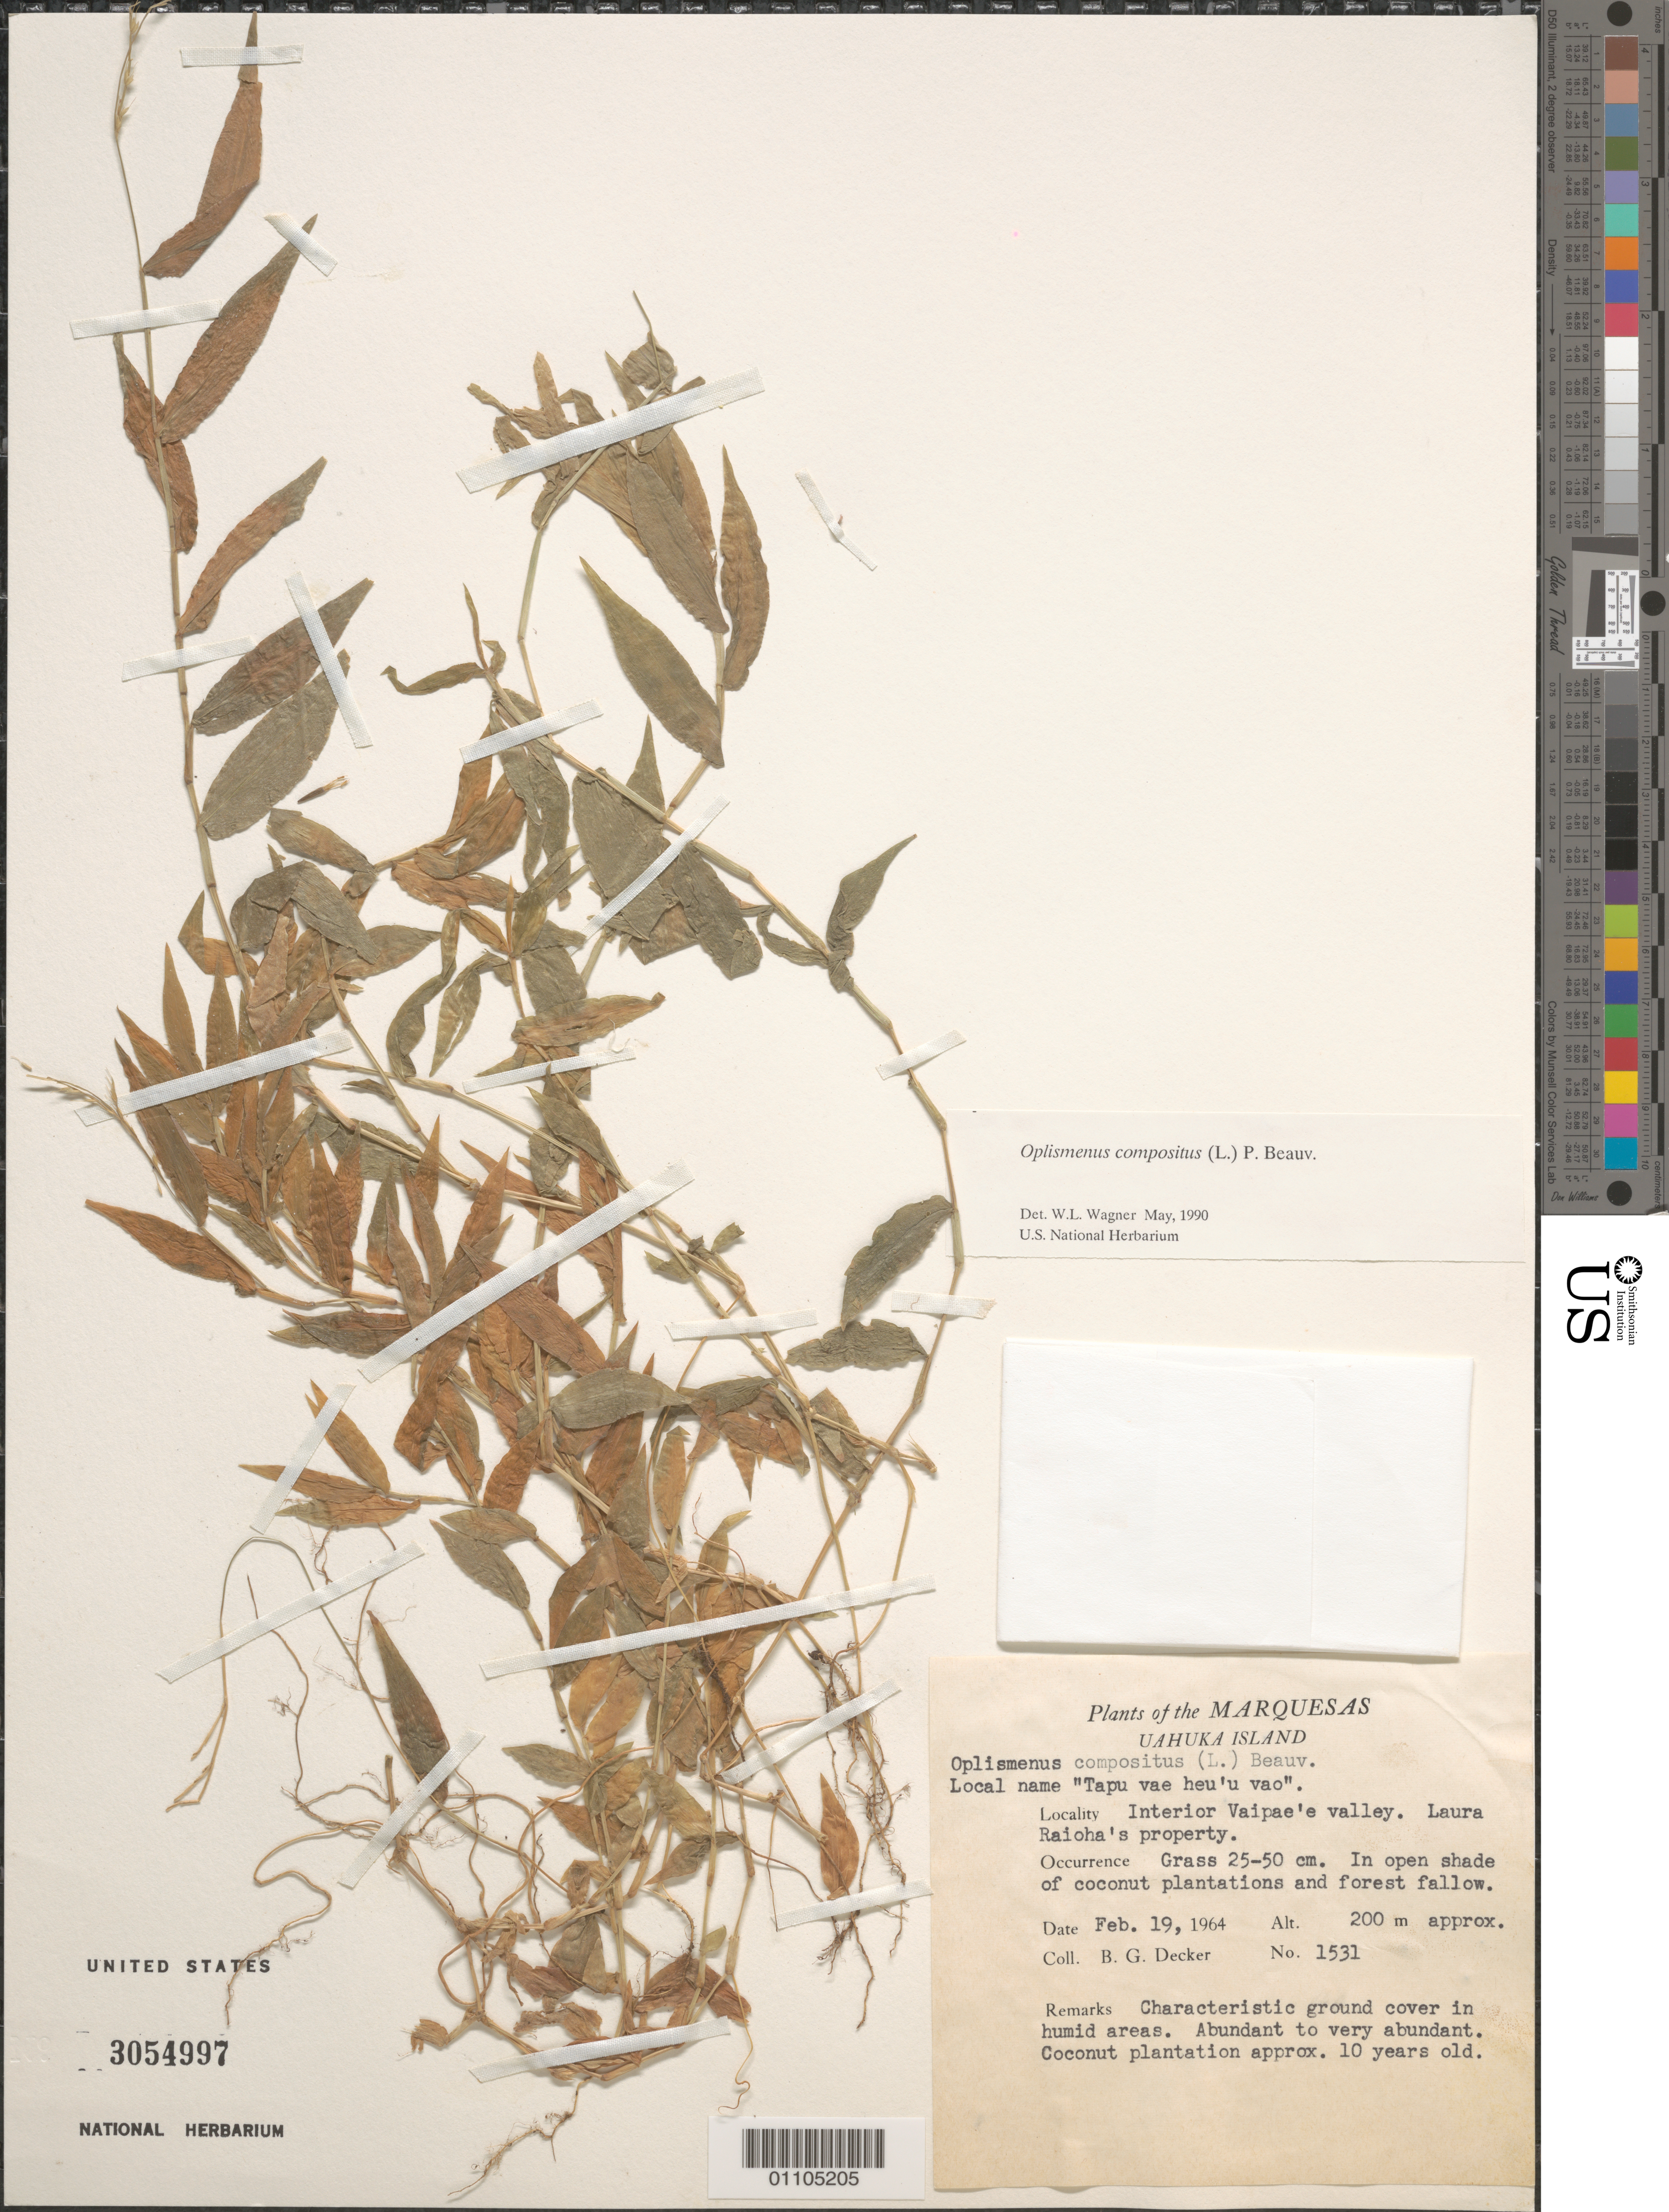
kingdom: Plantae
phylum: Tracheophyta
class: Liliopsida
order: Poales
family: Poaceae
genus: Oplismenus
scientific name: Oplismenus compositus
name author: (L.) P. Beauv.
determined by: Wagner, W. L., (BOT), Smithsonian Institution - National Museum of Natural History (UNITED STATES)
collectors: B. G. Decker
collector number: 1531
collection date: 1964-02-19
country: French Polynesia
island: Ua Huka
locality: interior Vaipae'e Valley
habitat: Coconut plantation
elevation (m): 200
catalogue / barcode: US 3054997